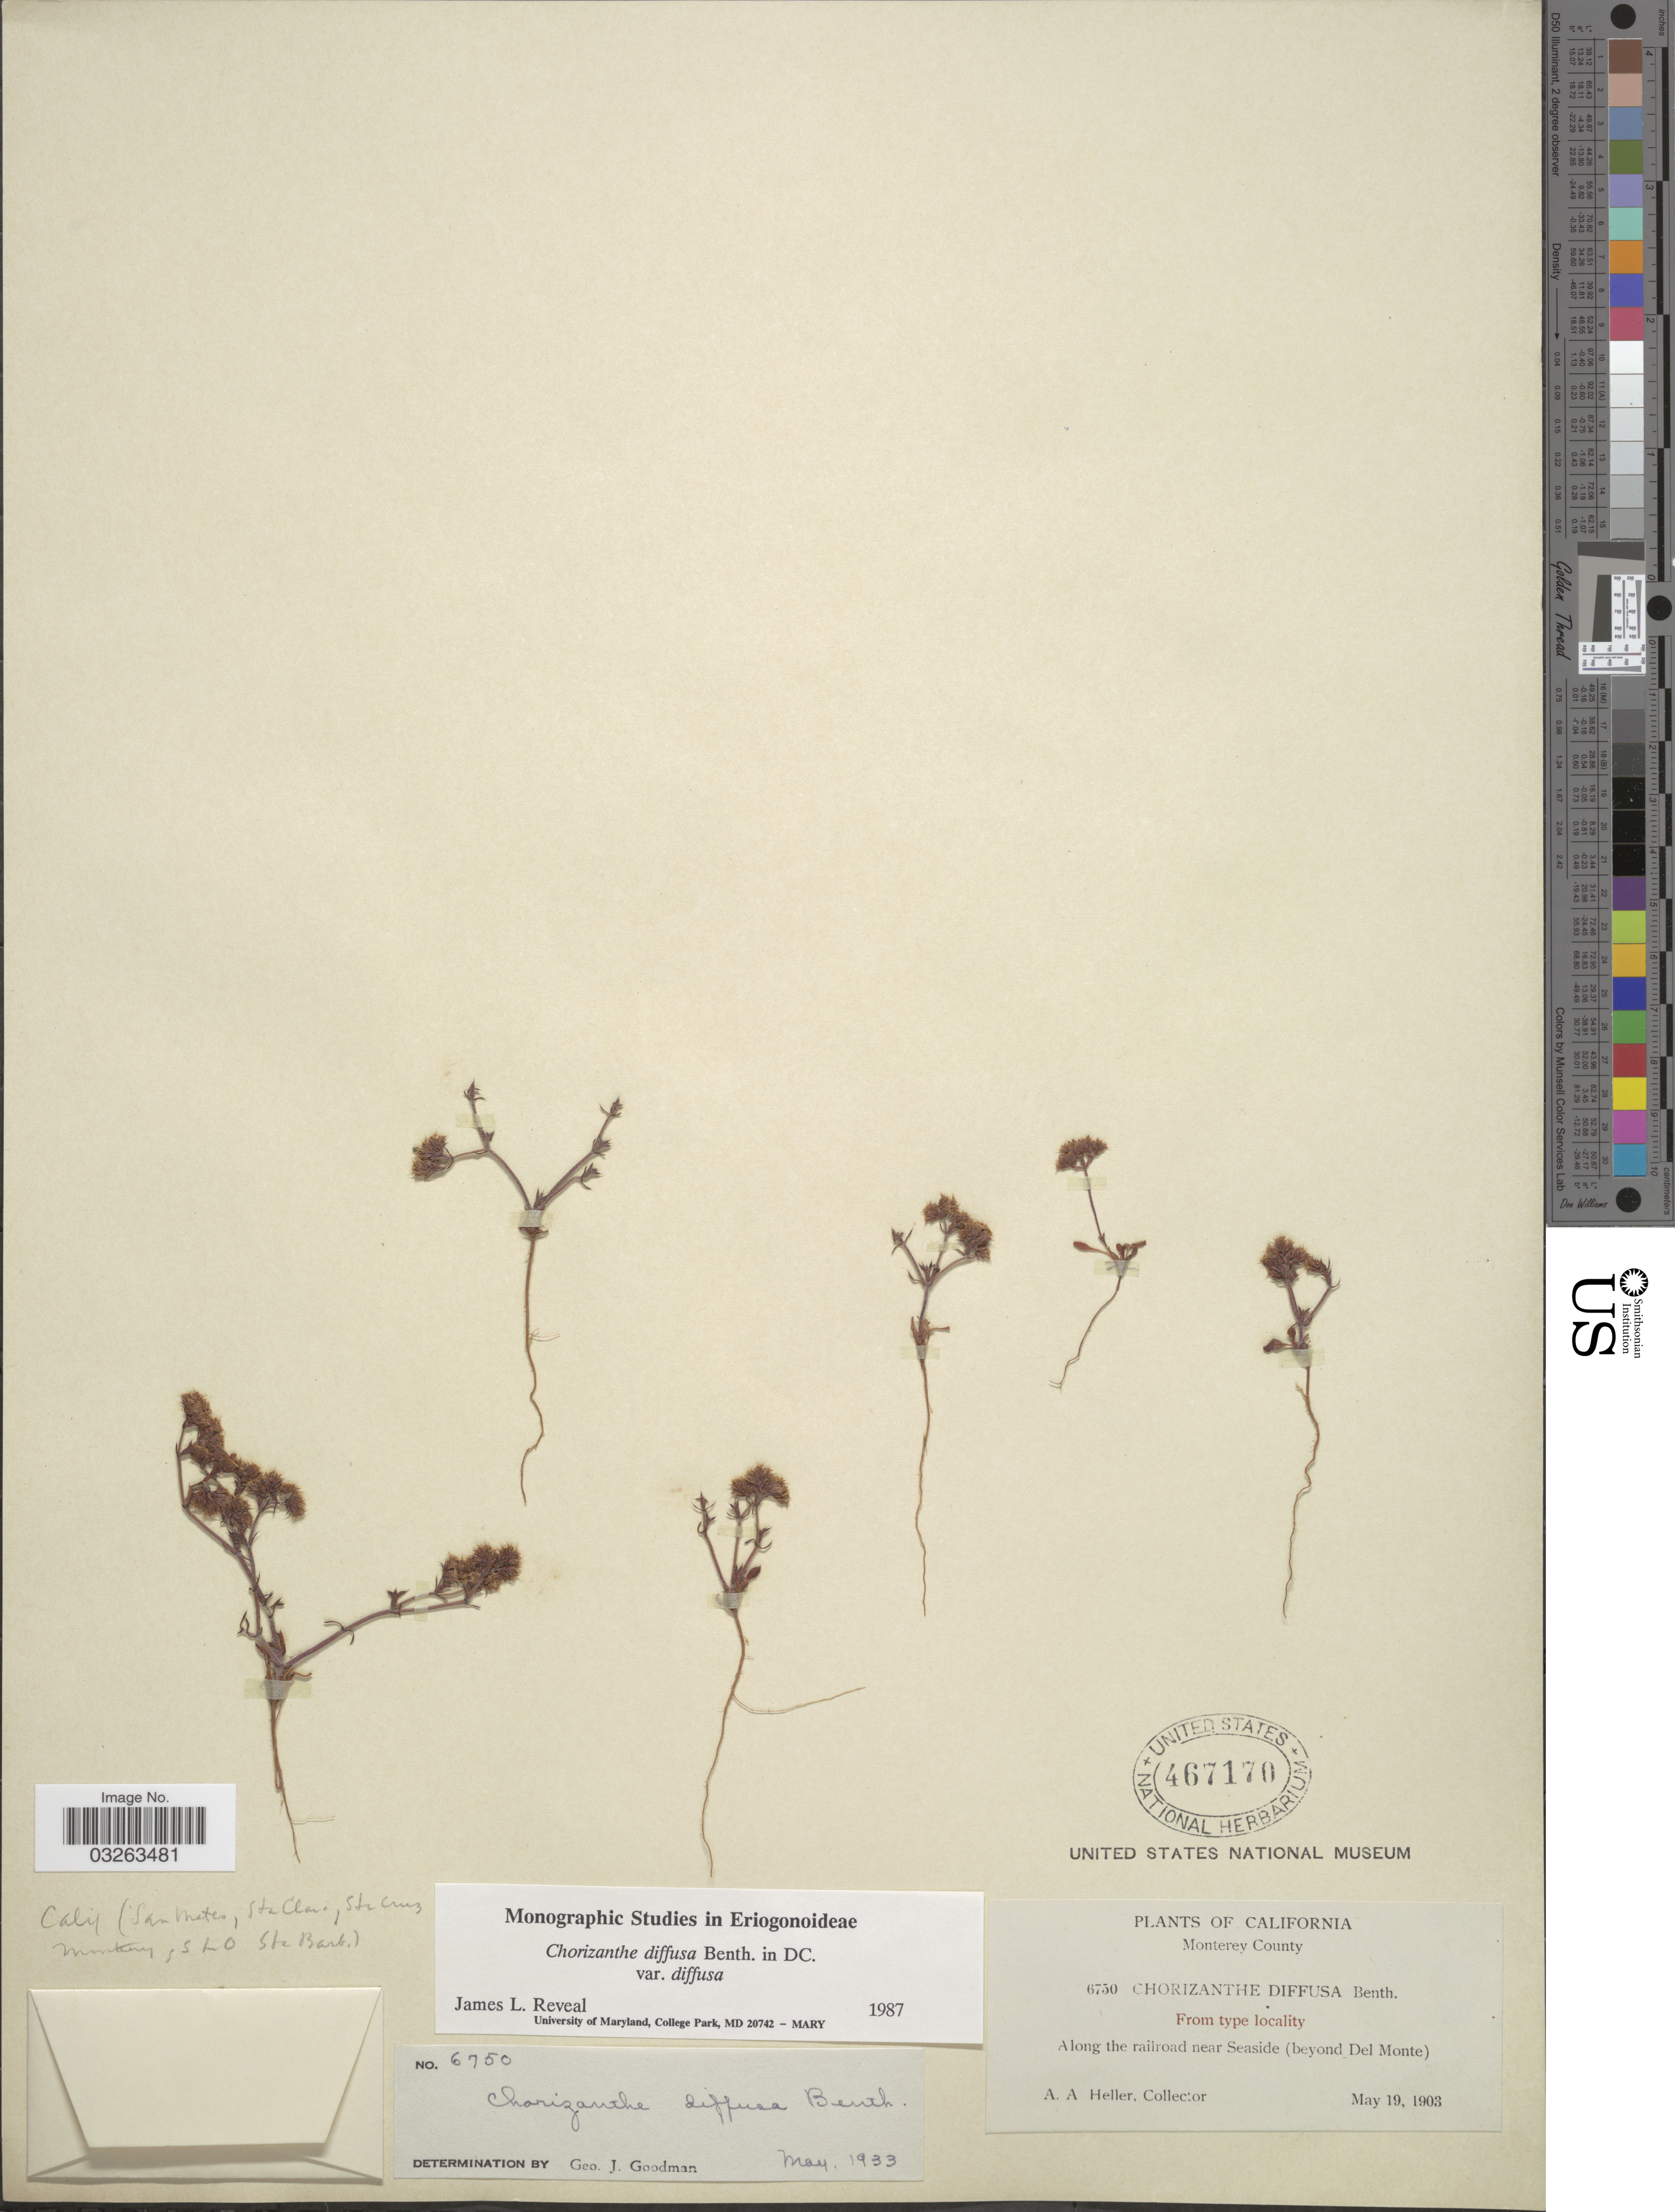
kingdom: Plantae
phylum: Tracheophyta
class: Magnoliopsida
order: Caryophyllales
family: Polygonaceae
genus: Chorizanthe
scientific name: Chorizanthe diffusa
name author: Benth.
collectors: A. A. Heller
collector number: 6750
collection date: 1903-05-19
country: United States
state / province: California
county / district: Monterey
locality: Monterey County. Along the railroad near Seaside (beyond Del Monte).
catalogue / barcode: US 467170